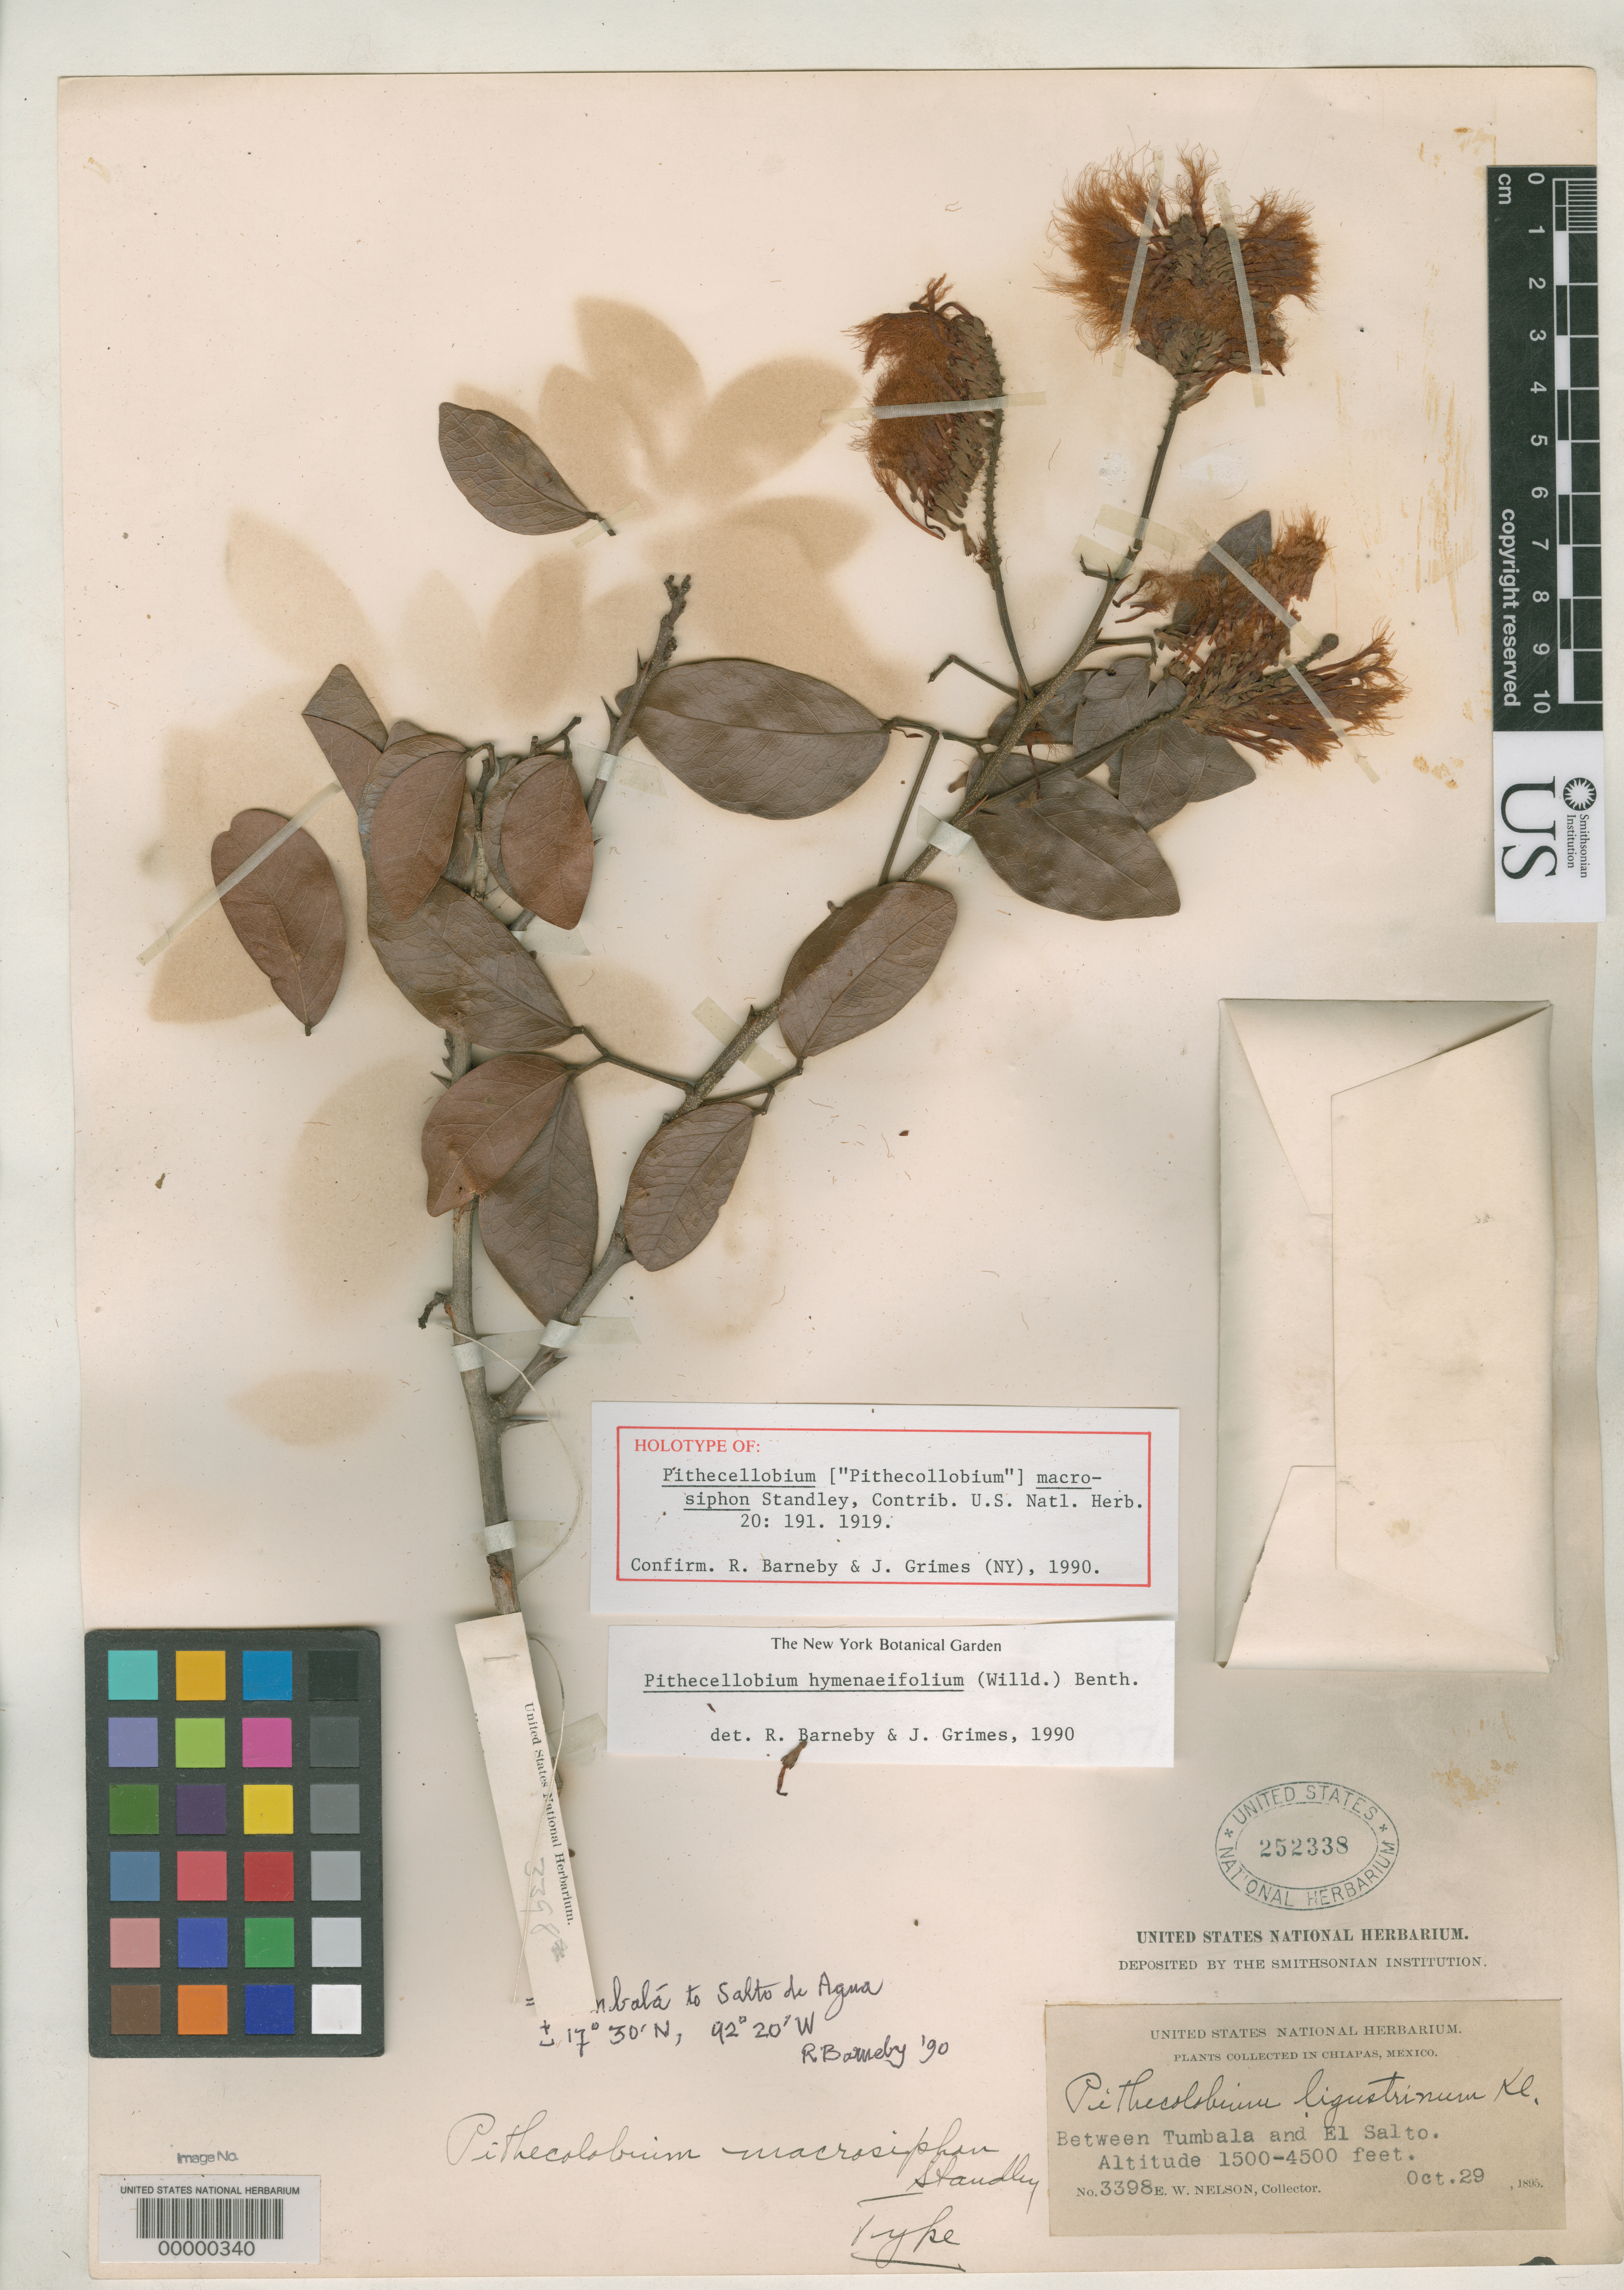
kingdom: Plantae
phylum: Tracheophyta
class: Magnoliopsida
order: Fabales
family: Fabaceae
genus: Pithecellobium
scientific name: Pithecellobium macrosiphon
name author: Standl.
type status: Holotype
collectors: E. W. Nelson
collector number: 3398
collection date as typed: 29 Oct 1895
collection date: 1895-10-29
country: Mexico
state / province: Chiapas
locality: Between Tumbala and El Salto.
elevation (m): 457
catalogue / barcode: US 252338